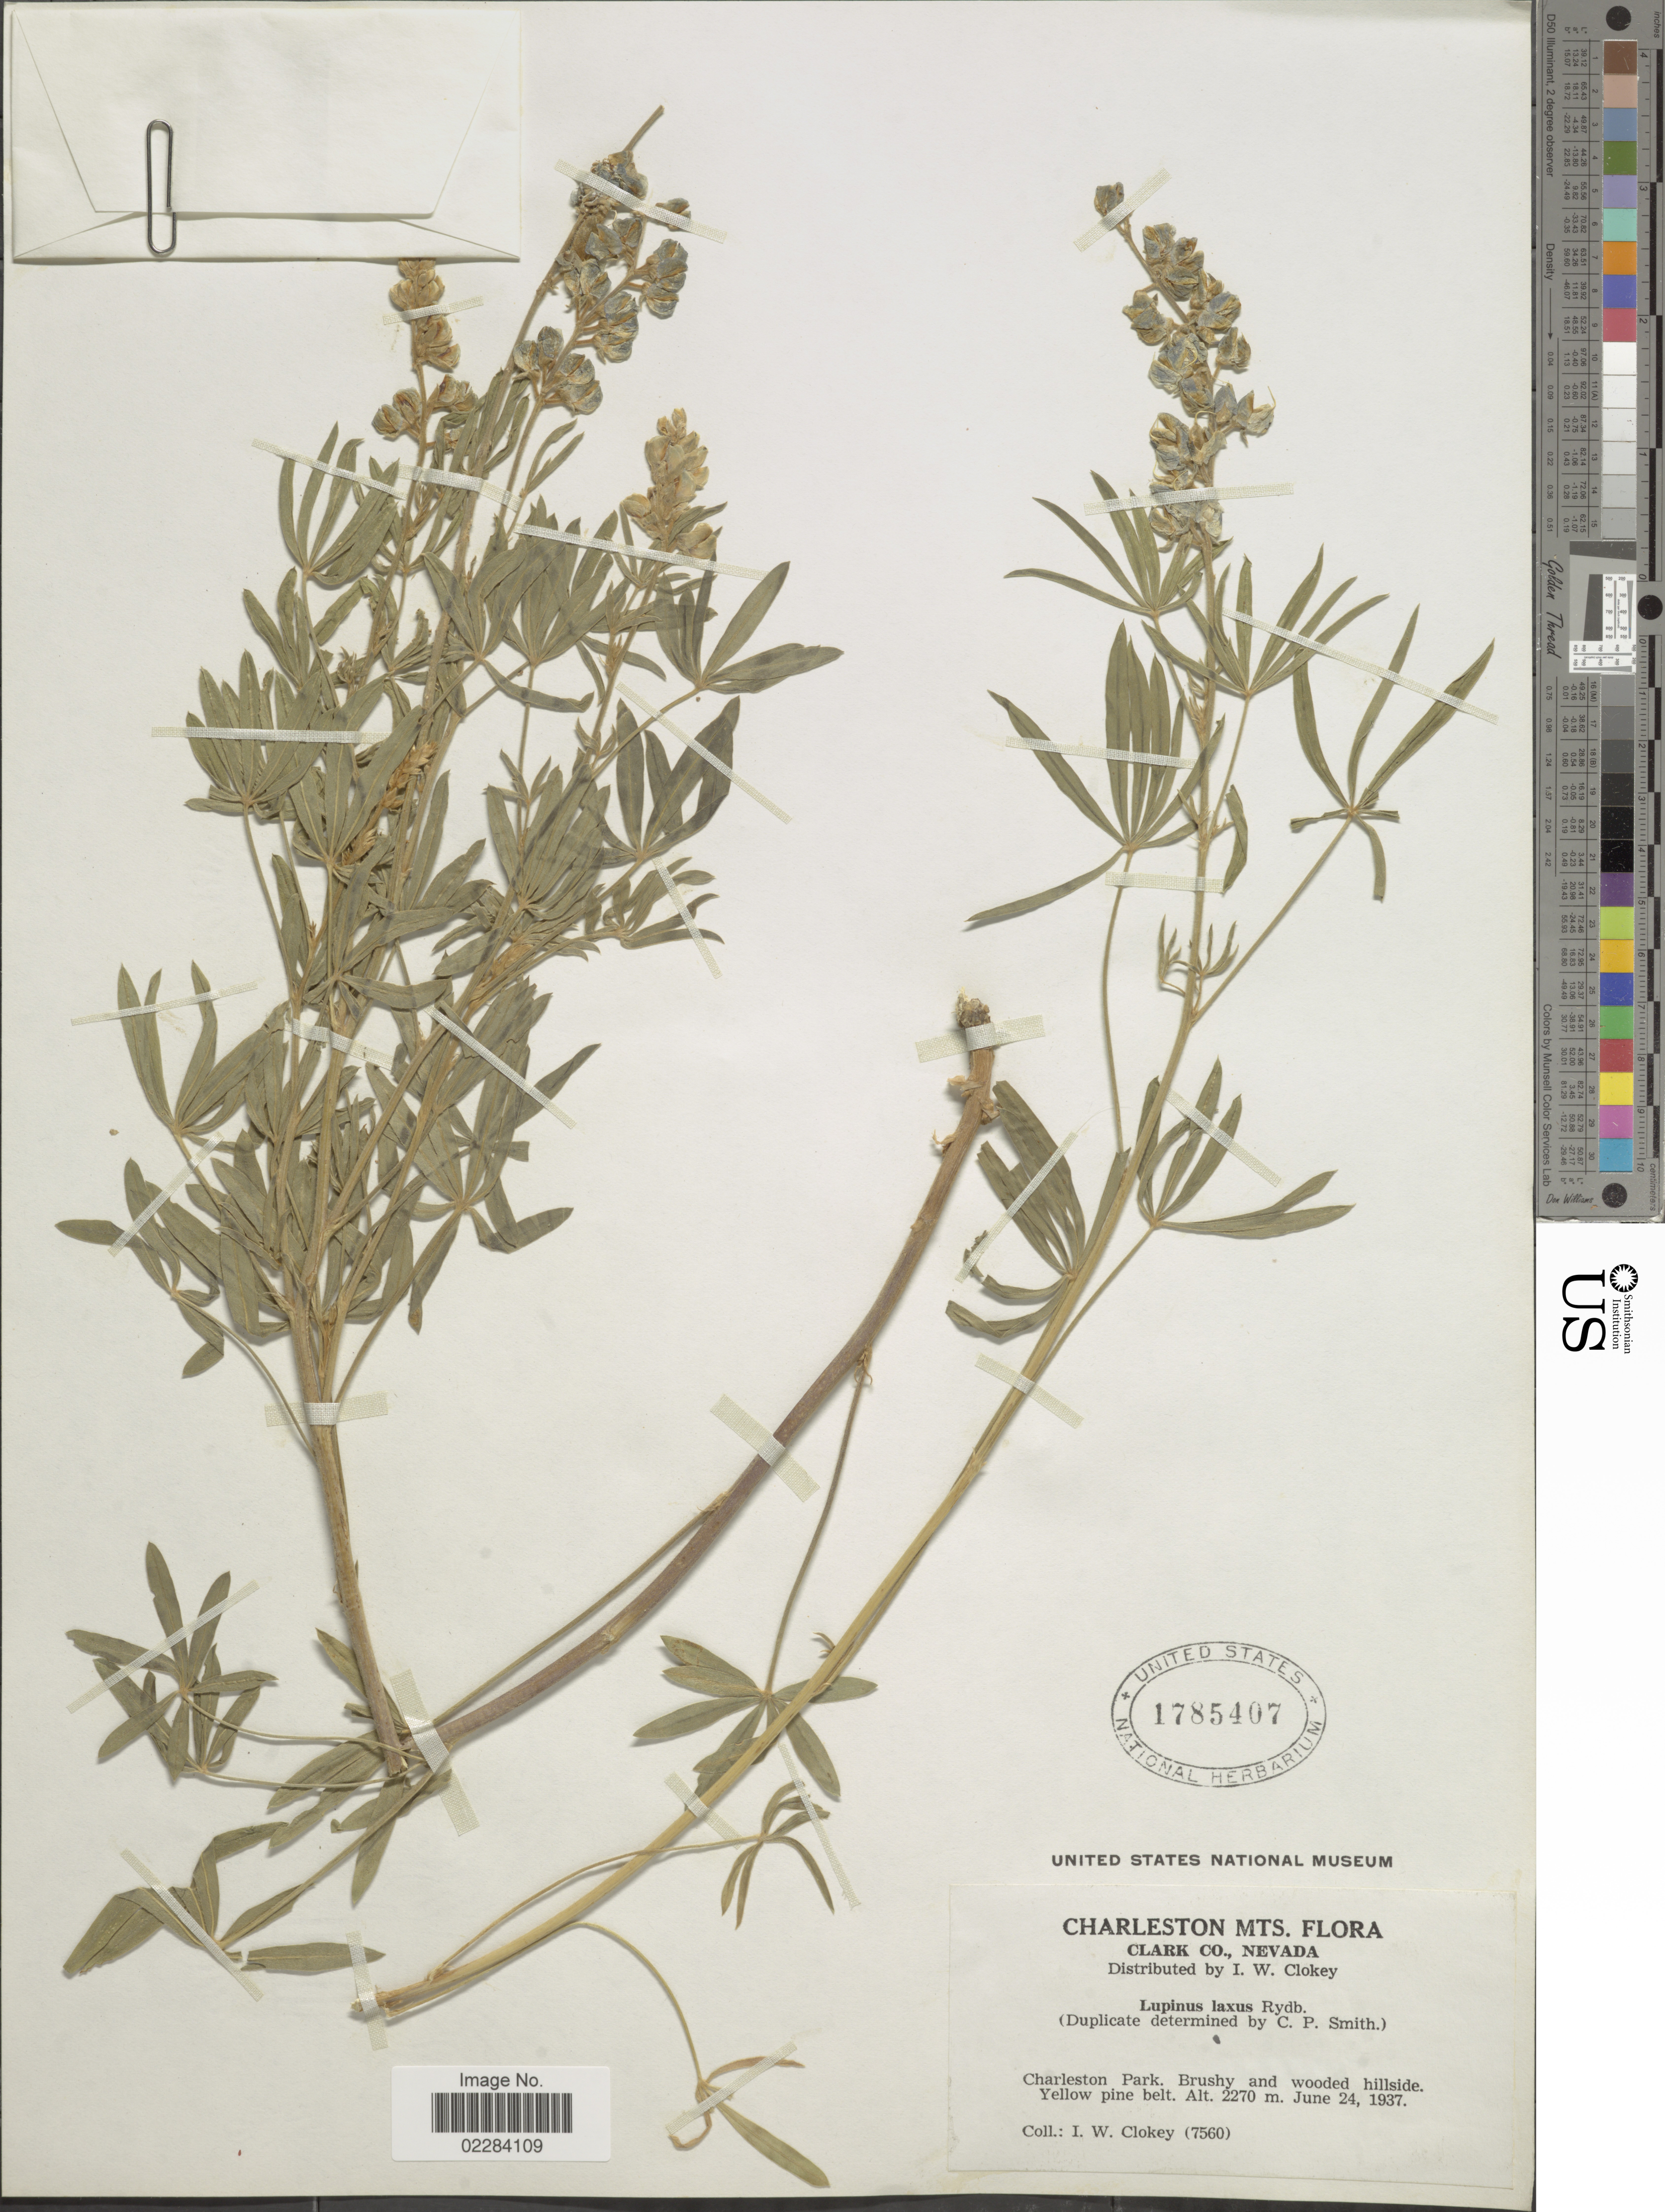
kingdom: Plantae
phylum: Tracheophyta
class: Magnoliopsida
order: Fabales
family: Fabaceae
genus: Lupinus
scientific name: Lupinus argenteus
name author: Pursh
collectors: I. W. Clokey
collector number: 7560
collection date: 1937-06-24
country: United States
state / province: Nevada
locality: Charleston Mts. Clarck Co. Charleston park.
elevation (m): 2270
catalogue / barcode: US 1785407